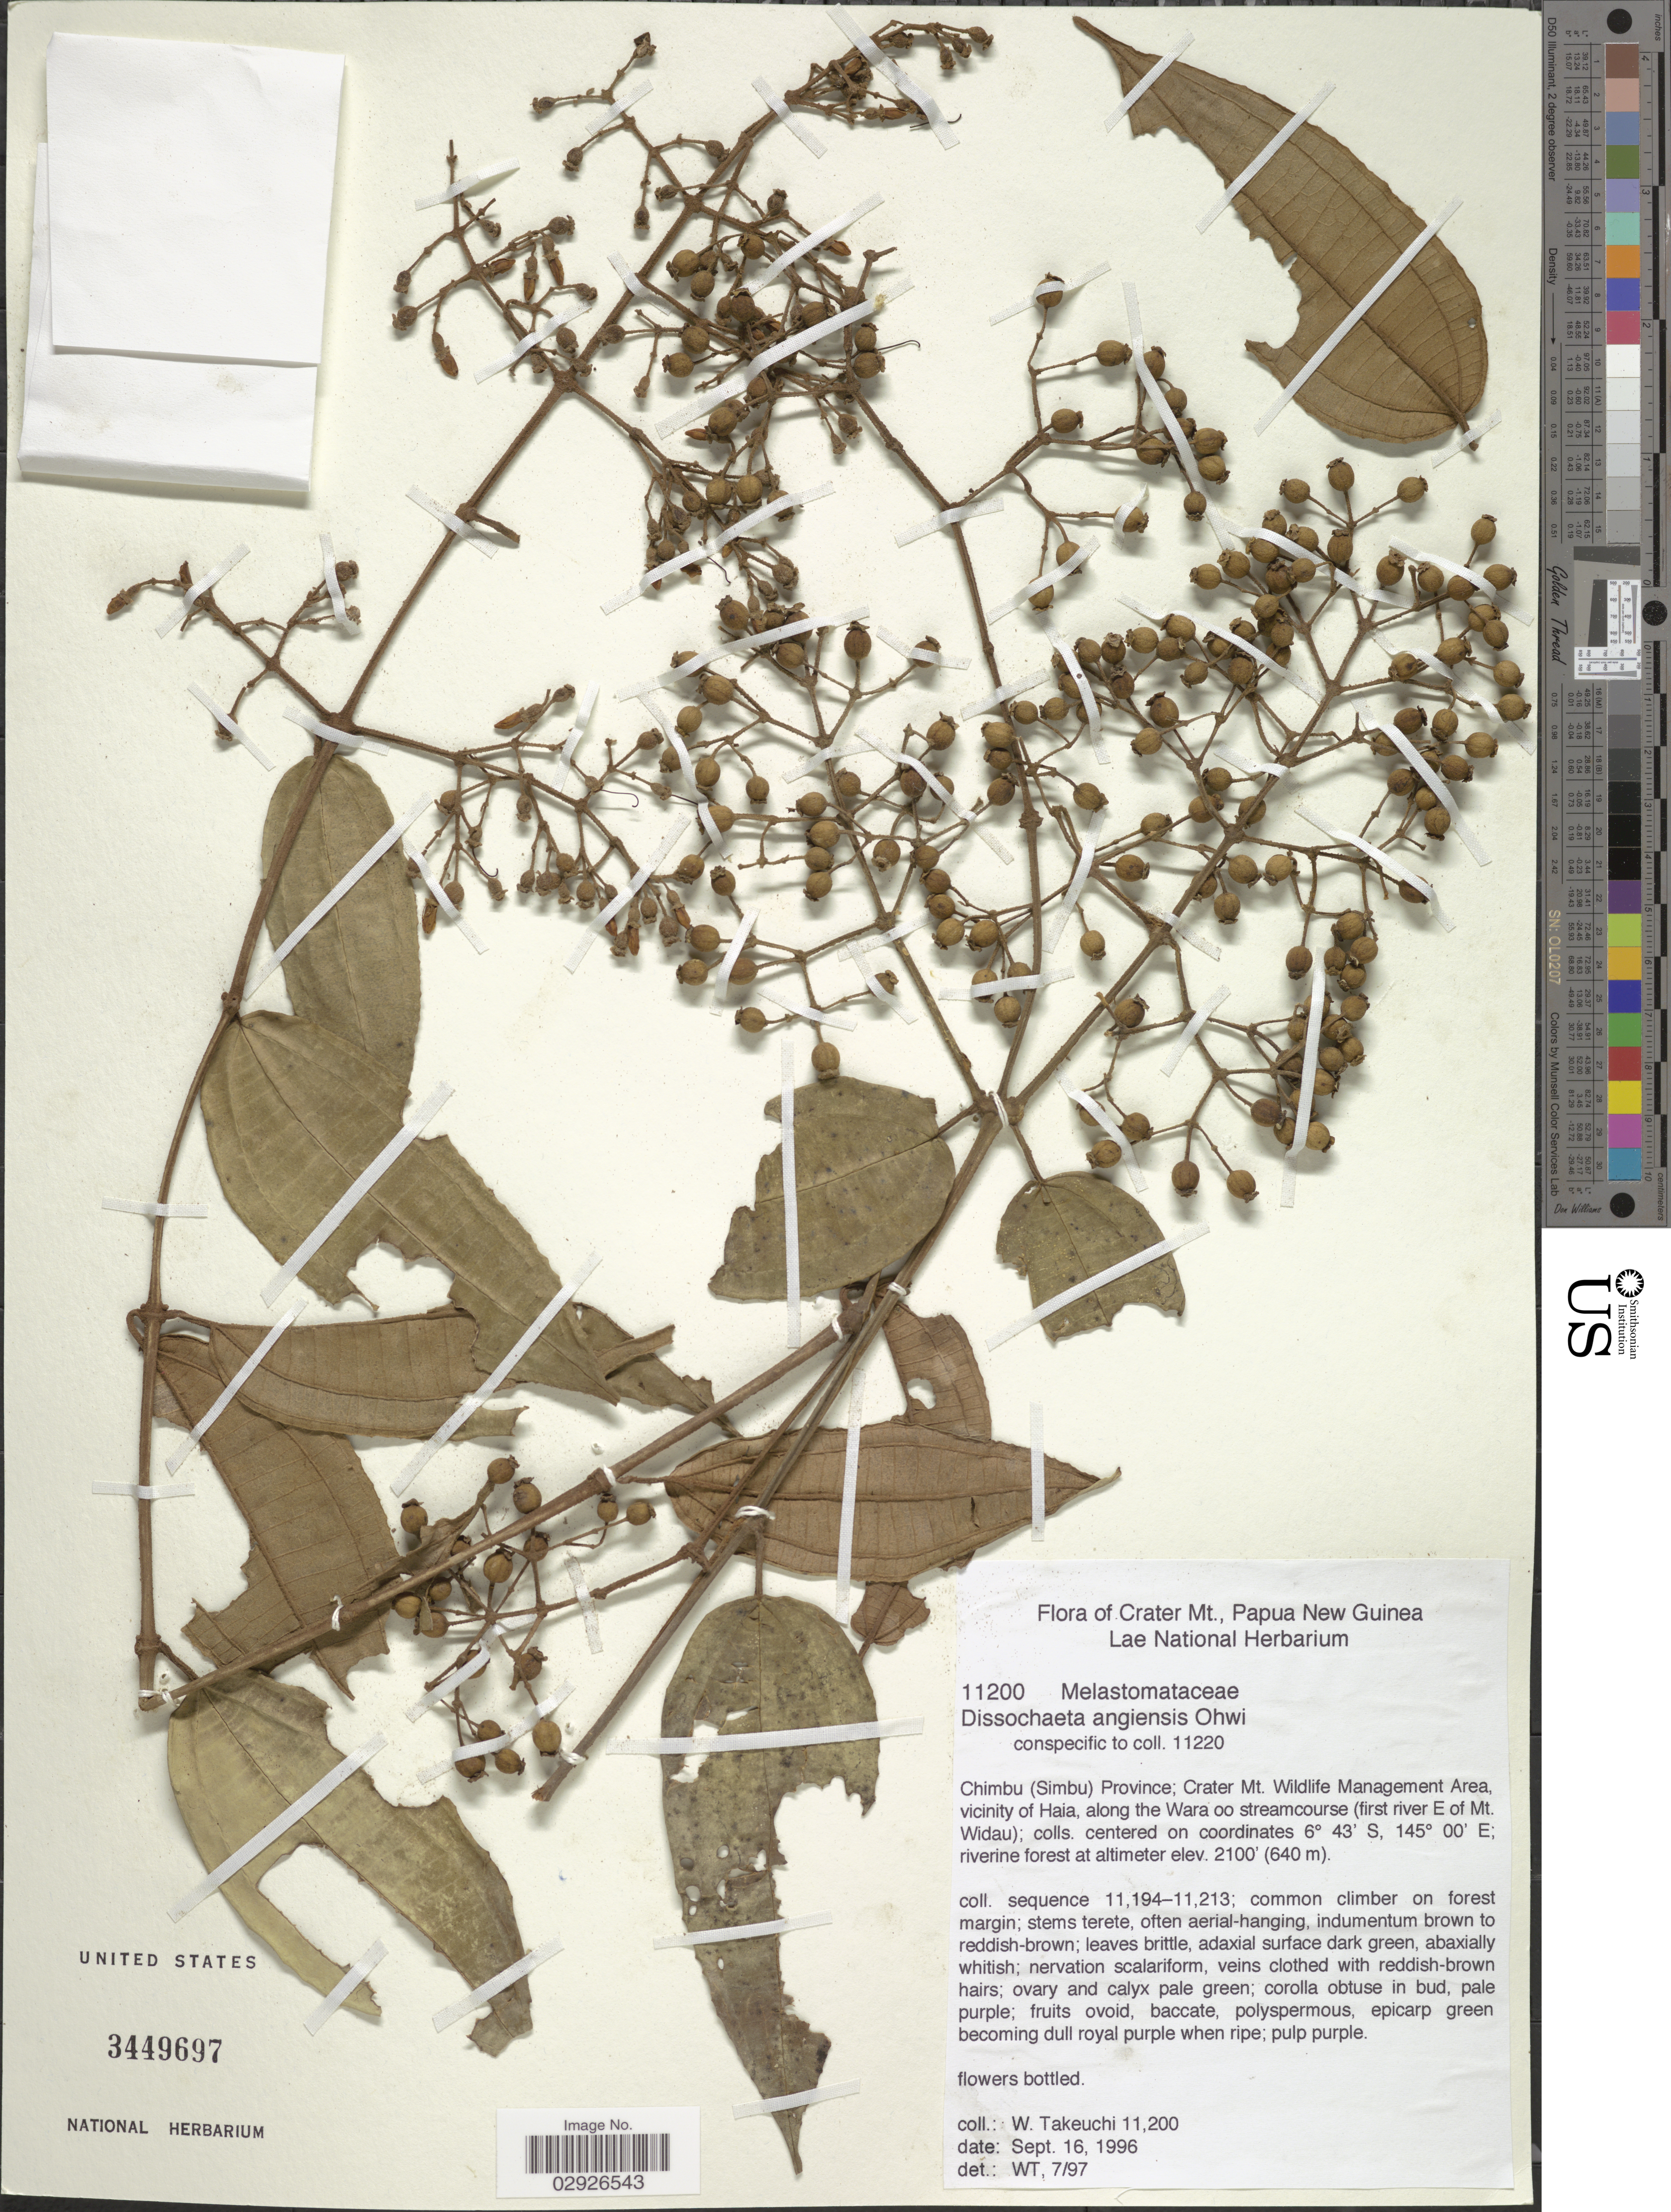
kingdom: Plantae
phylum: Tracheophyta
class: Magnoliopsida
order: Myrtales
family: Melastomataceae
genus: Dissochaeta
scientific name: Dissochaeta angiensis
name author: Kaneh. & Hatus. ex Ohwi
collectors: W. Takeuchi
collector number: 11200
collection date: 1996-09-16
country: Papua New Guinea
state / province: Chimbu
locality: Crater Mt. (Simbu) Province; Crater Mt. Wildlife Management Area, vicinity of Haia, along the Wara oo streamcourse (first river E of Mt. Widau).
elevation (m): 640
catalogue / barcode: US 3449697